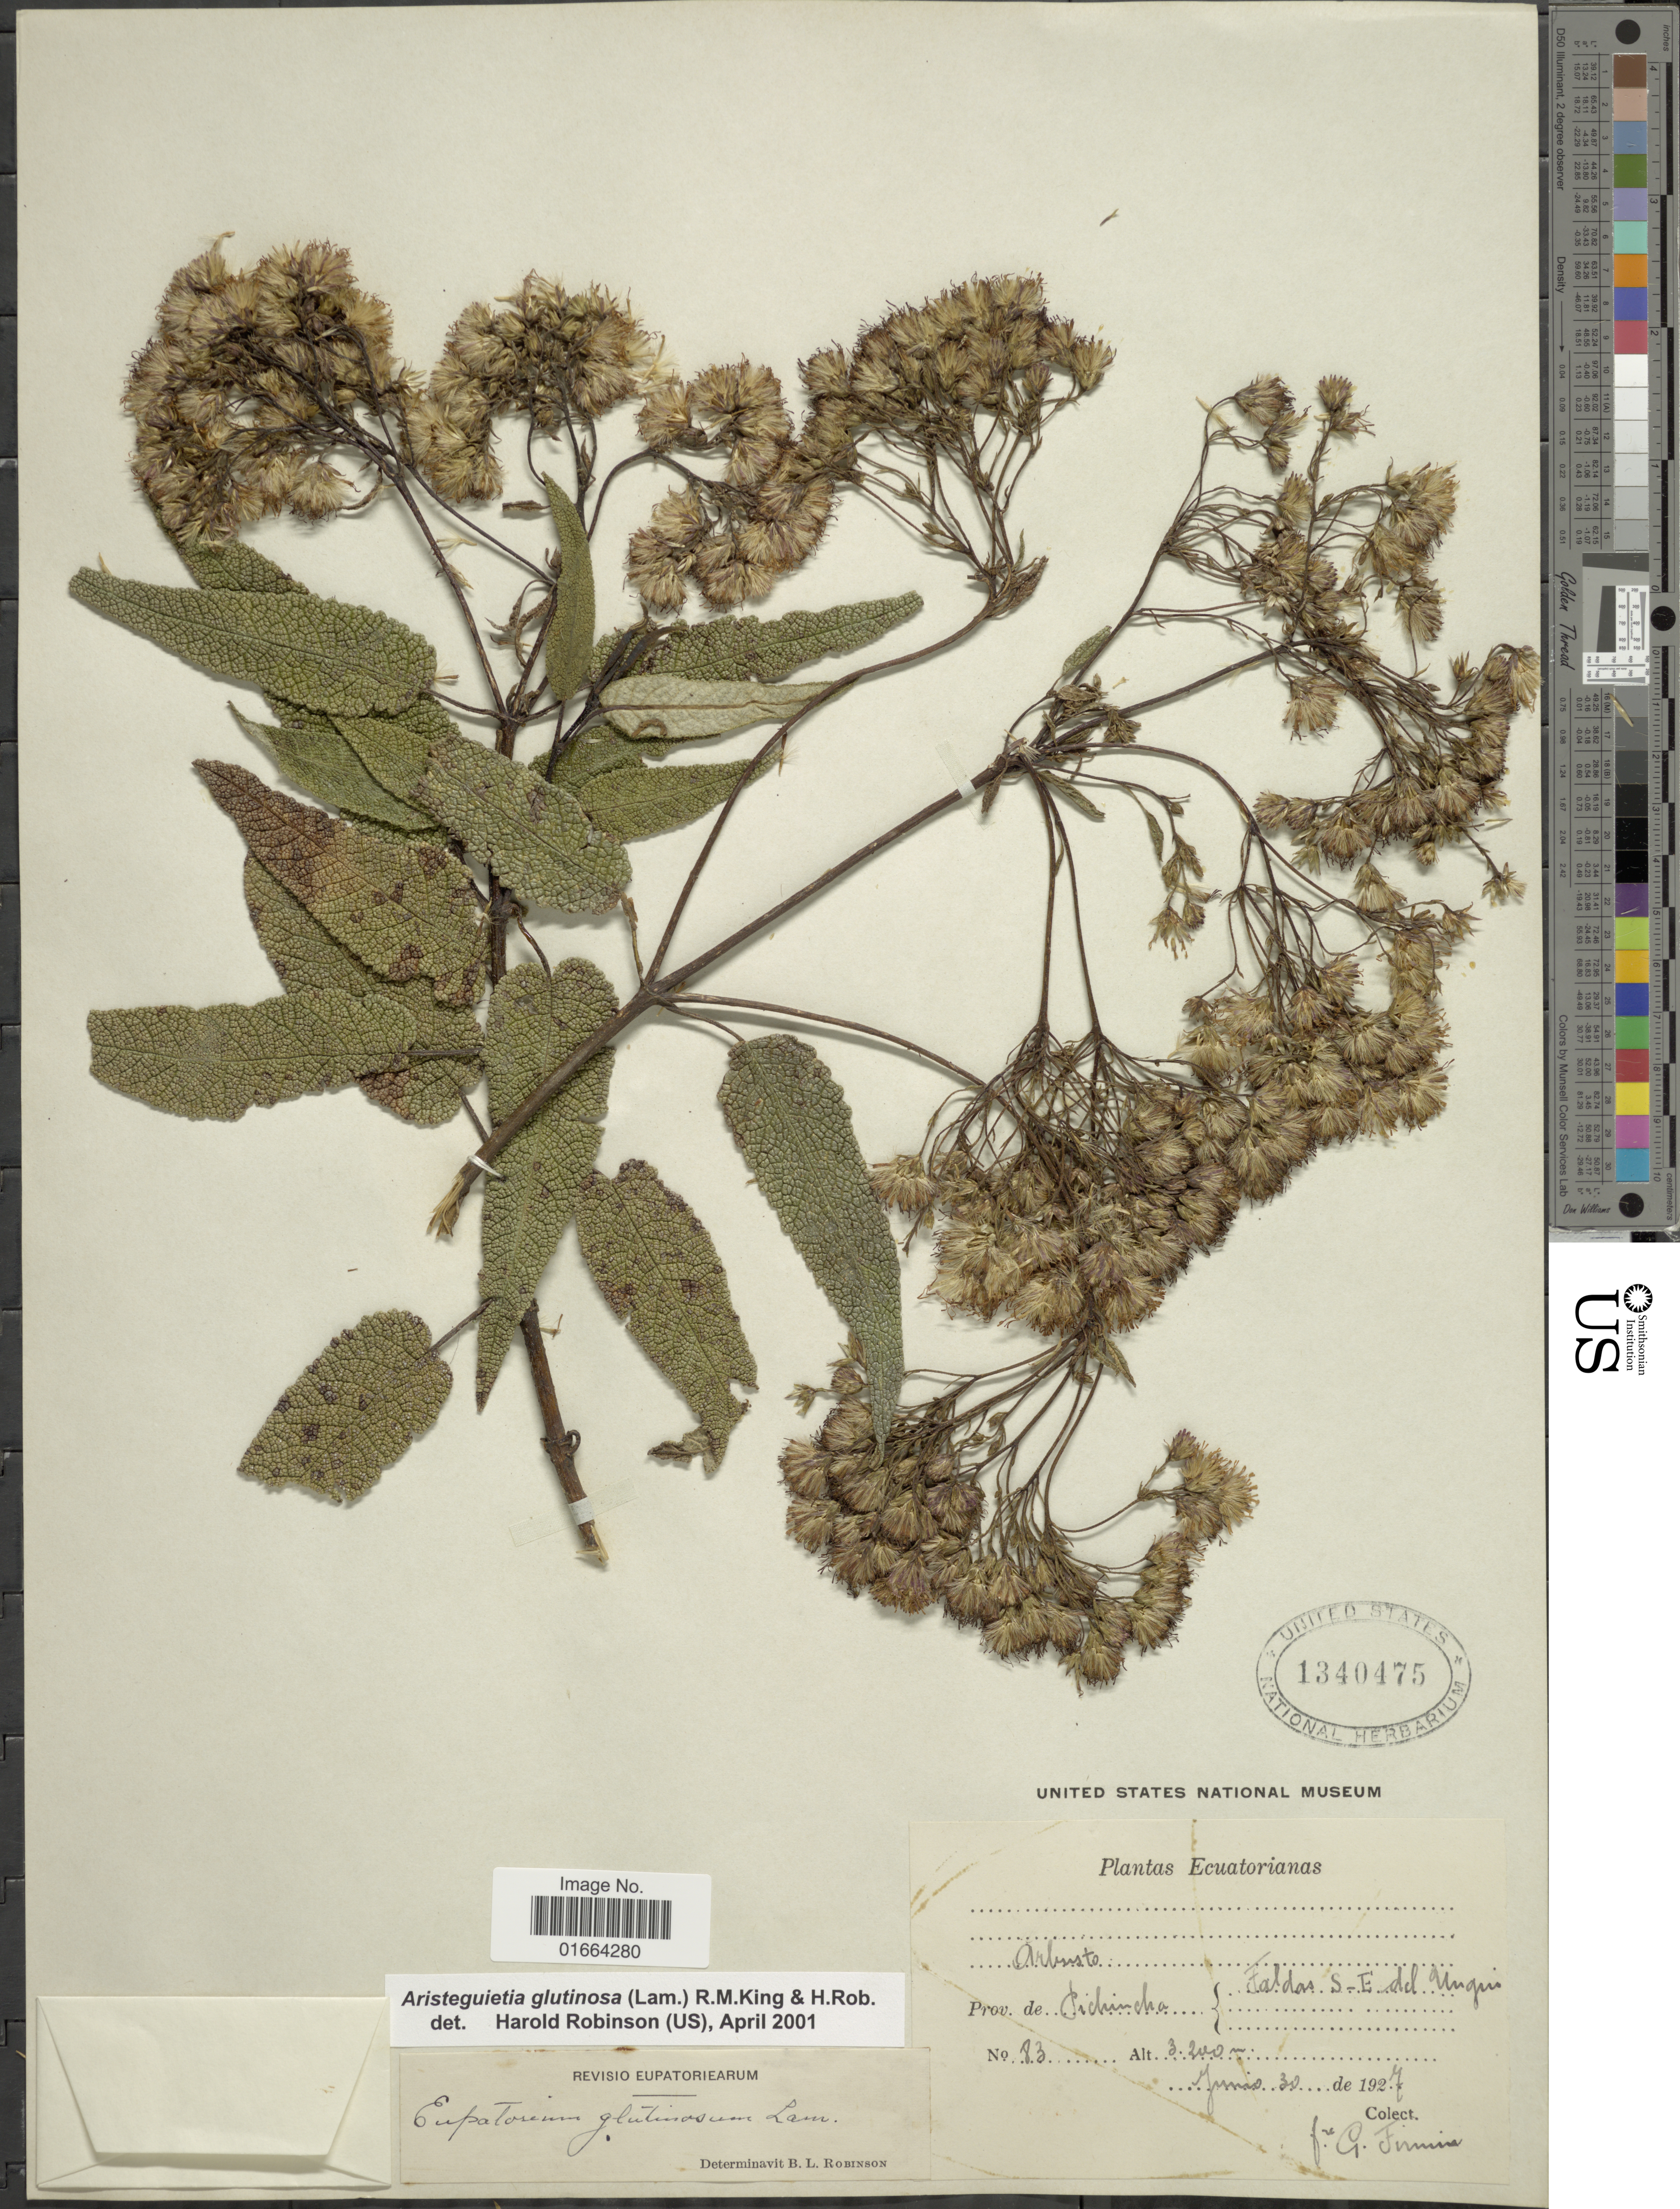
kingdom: Plantae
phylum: Tracheophyta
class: Magnoliopsida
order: Asterales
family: Asteraceae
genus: Aristeguietia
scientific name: Aristeguietia glutinosa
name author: (Lam.) R.M. King & H. Rob.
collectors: F. Firmin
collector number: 83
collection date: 1927-06-30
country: Ecuador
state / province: Pichincha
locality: Faldas S-E del Ungui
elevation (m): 3200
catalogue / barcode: US 1340475